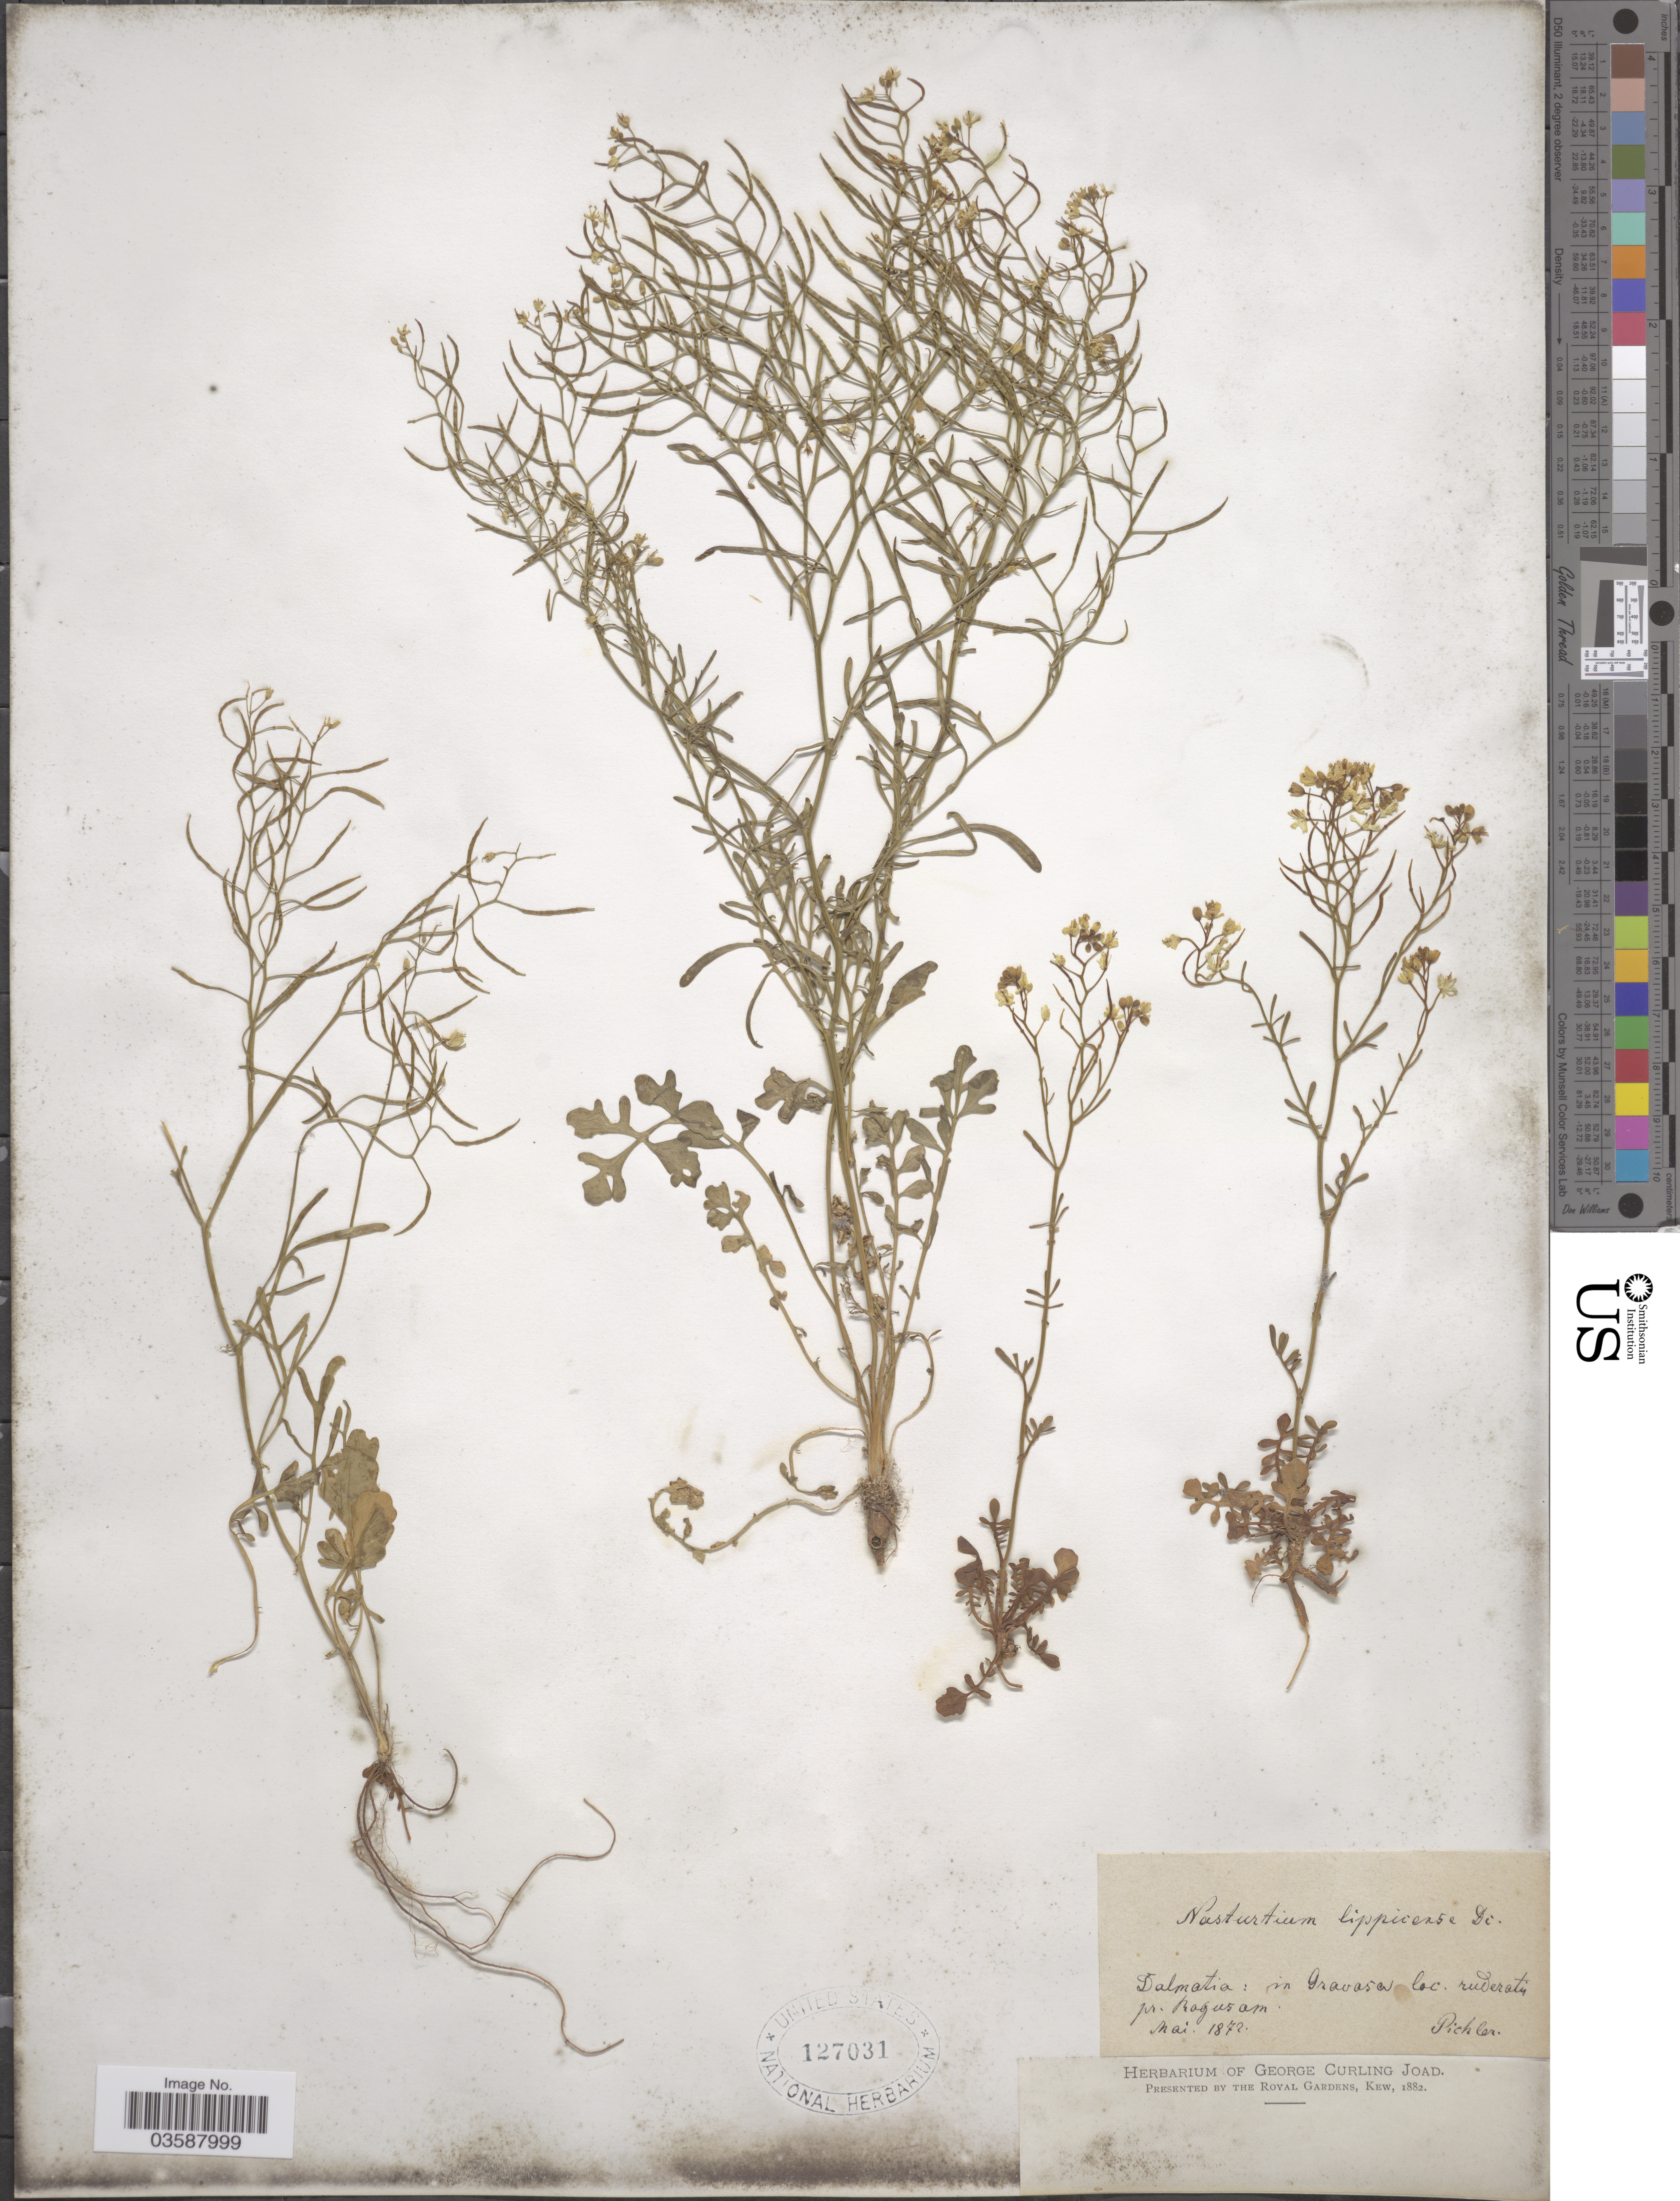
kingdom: Plantae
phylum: Tracheophyta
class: Magnoliopsida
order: Brassicales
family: Brassicaceae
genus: Rorippa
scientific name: Rorippa lippizensis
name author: (Wulfen) Rchb.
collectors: Pichler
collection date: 1872-05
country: Croatia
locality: Dalmatia: in Gravosa loc. ruderatis pr. Ragusam.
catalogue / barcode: US 127031